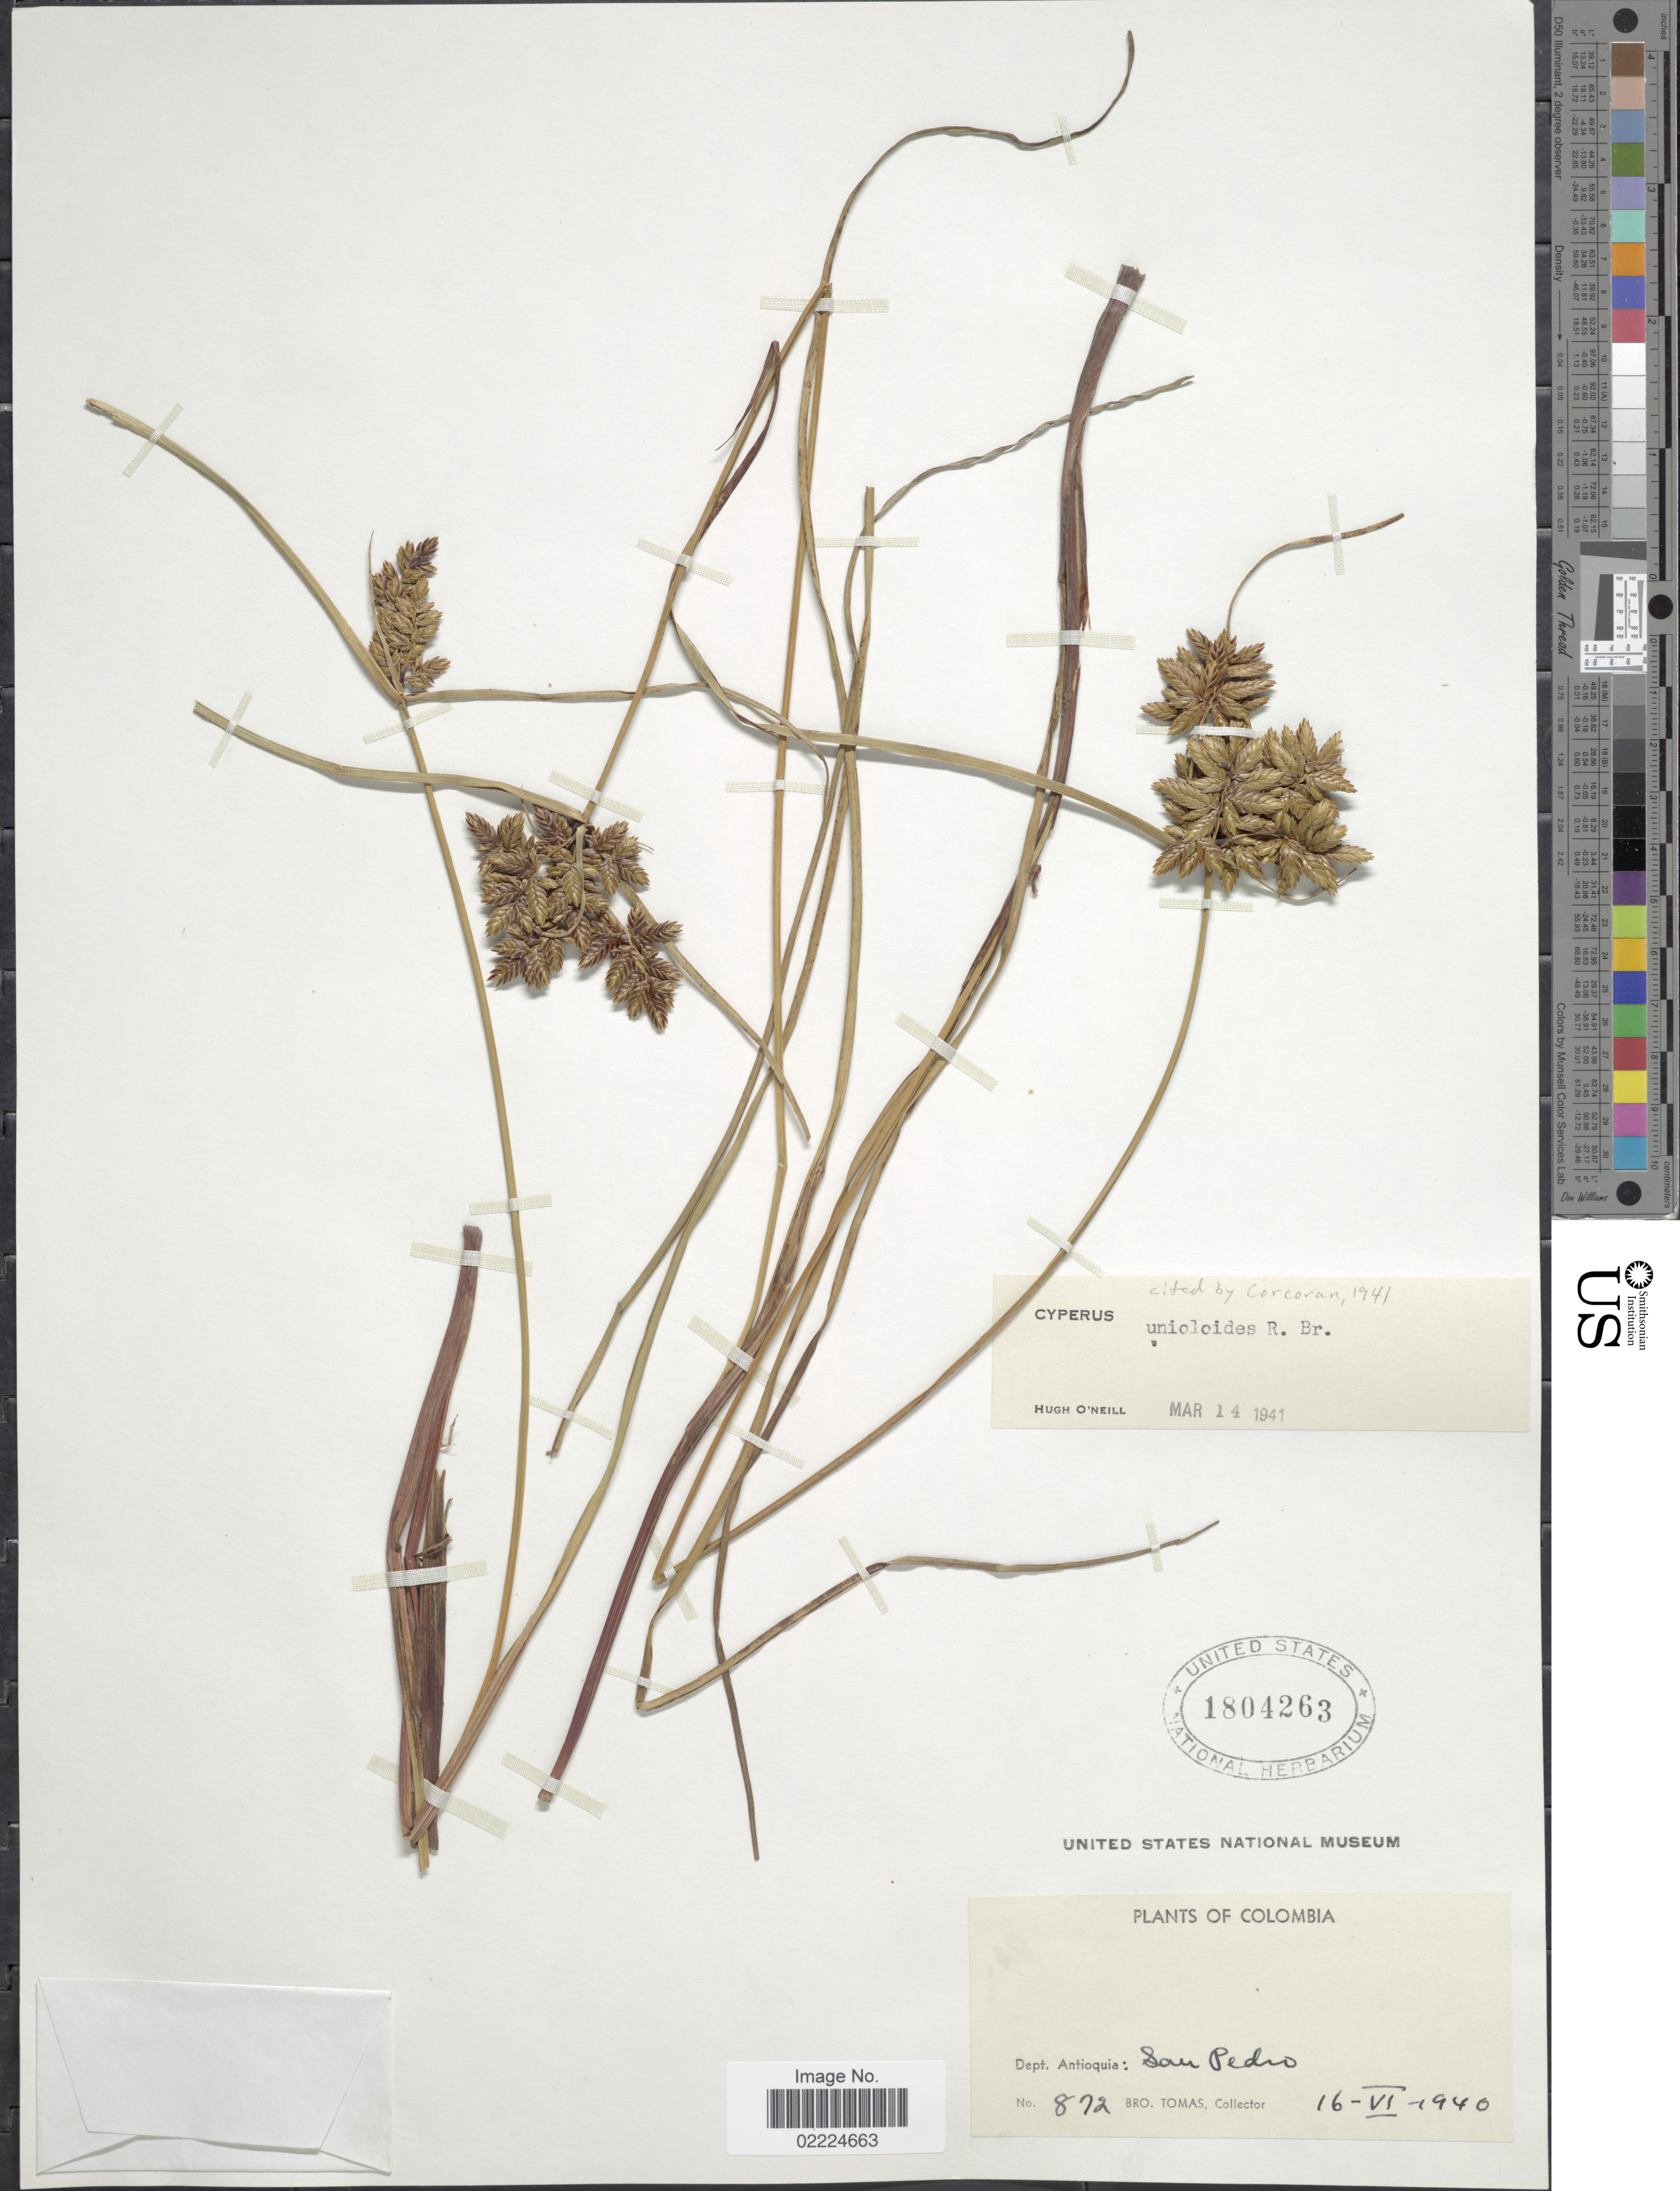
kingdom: Plantae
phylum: Tracheophyta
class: Liliopsida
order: Poales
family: Cyperaceae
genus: Cyperus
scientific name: Cyperus unioloides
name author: R. Br.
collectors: B. Tomas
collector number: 872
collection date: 1940-06-16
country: Colombia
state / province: Antioquia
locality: Dept. Antioquia: San Pedro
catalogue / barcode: US 1804263